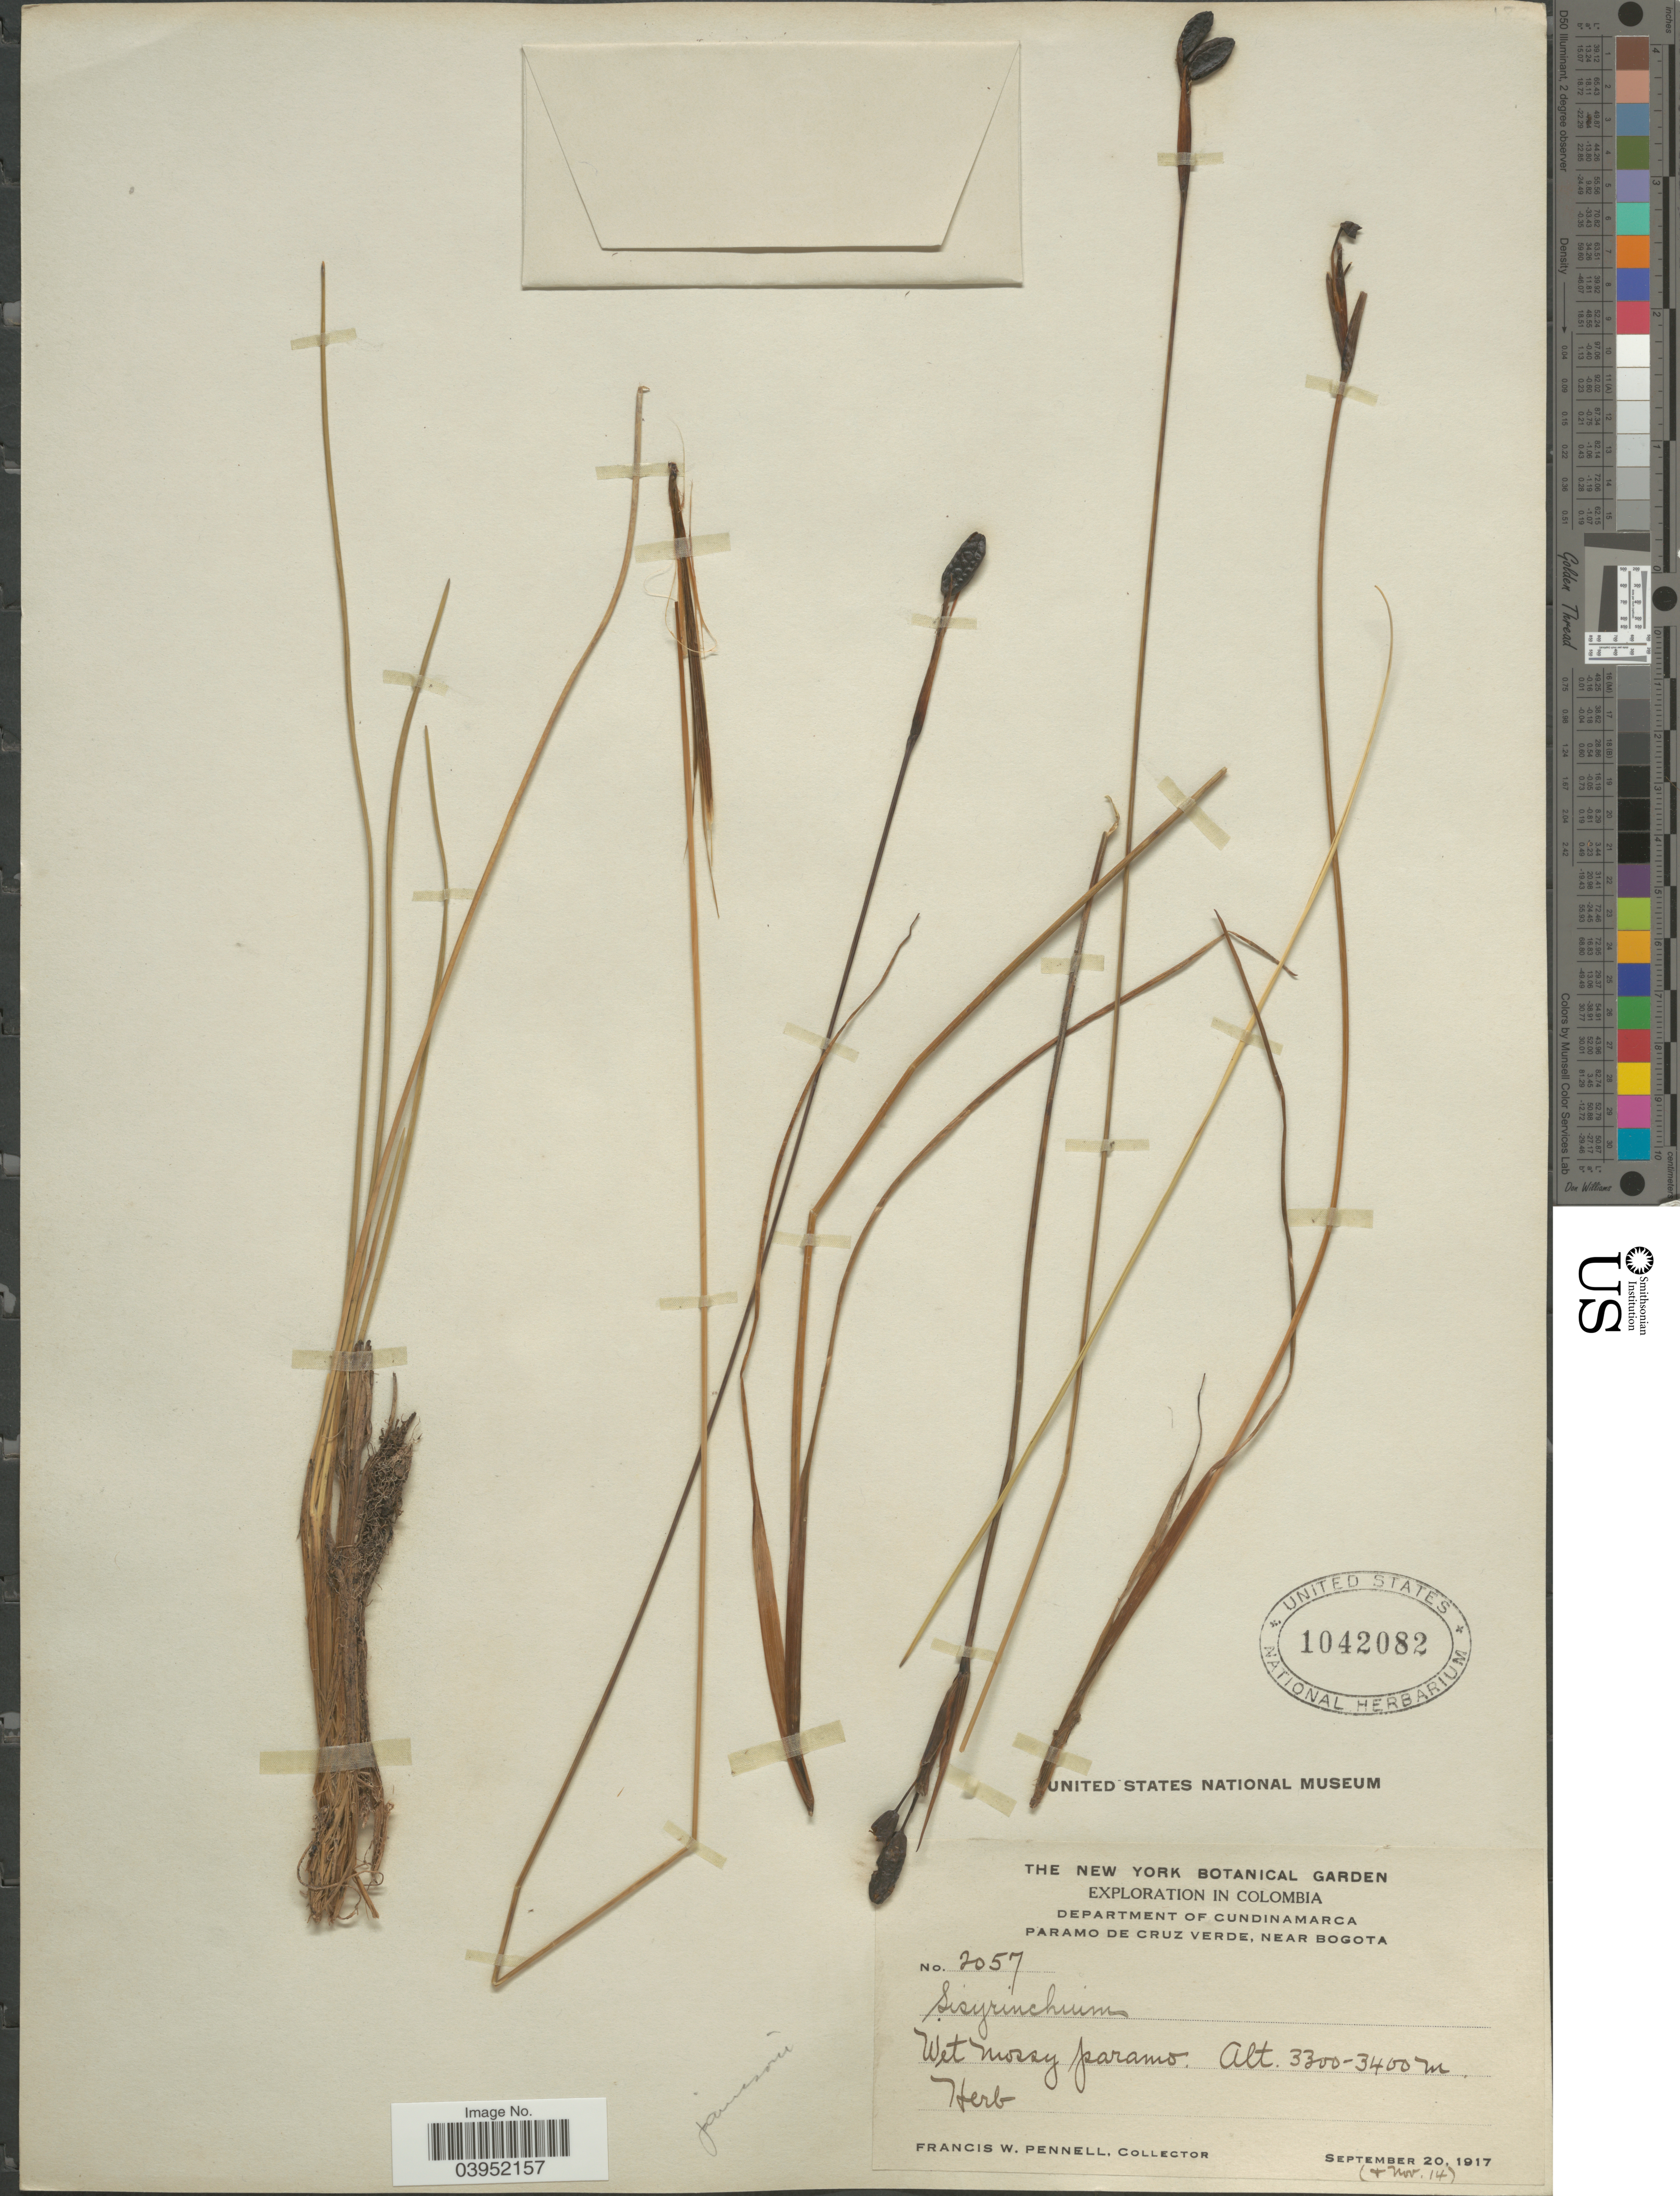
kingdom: Plantae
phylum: Tracheophyta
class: Liliopsida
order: Asparagales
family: Iridaceae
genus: Sisyrinchium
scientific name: Sisyrinchium jamesonii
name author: Baker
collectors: F. W. Pennell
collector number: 2057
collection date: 1917-09-20/1917-11-14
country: Colombia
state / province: Cundinamarca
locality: Department of Cundinamarca. Paramo de Cruz Verde, near Bogota.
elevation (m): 3300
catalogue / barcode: US 1042082